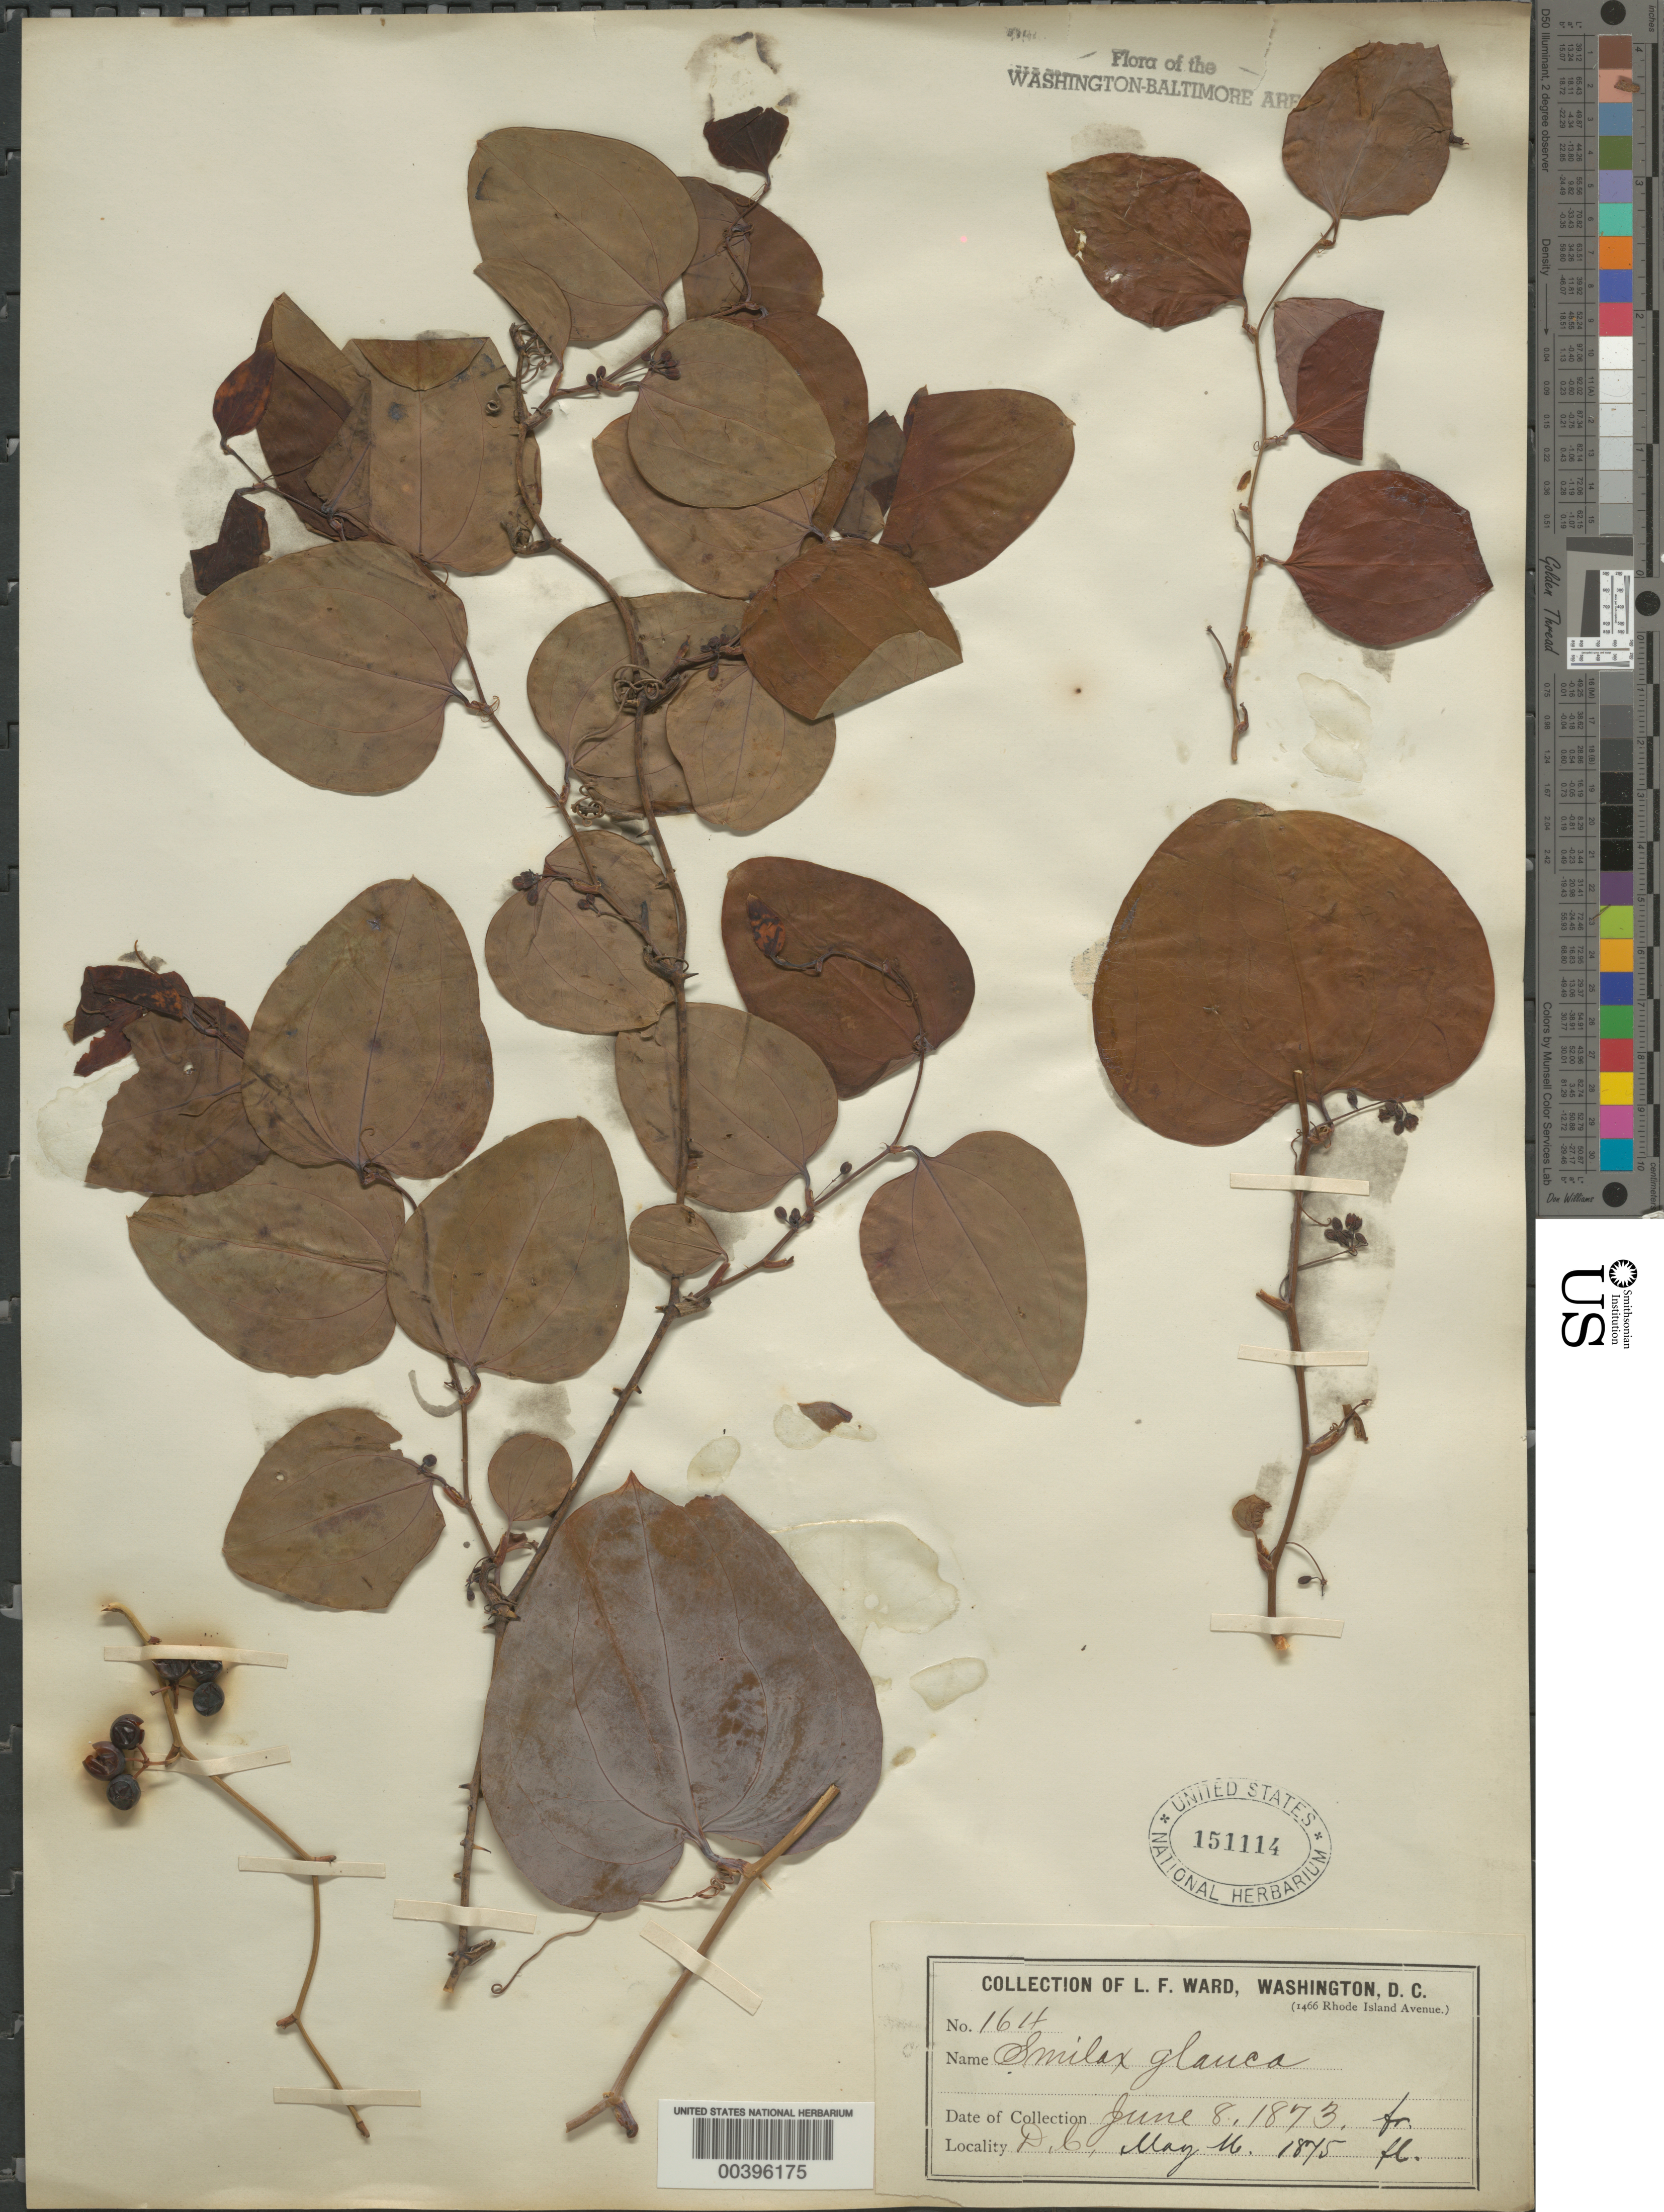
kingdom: Plantae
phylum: Tracheophyta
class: Liliopsida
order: Liliales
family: Smilacaceae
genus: Smilax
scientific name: Smilax glauca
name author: Walter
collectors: L. F. Ward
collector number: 164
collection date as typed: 08 Jun 1873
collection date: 1873-06-08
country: United States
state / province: District of Columbia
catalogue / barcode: US 151114